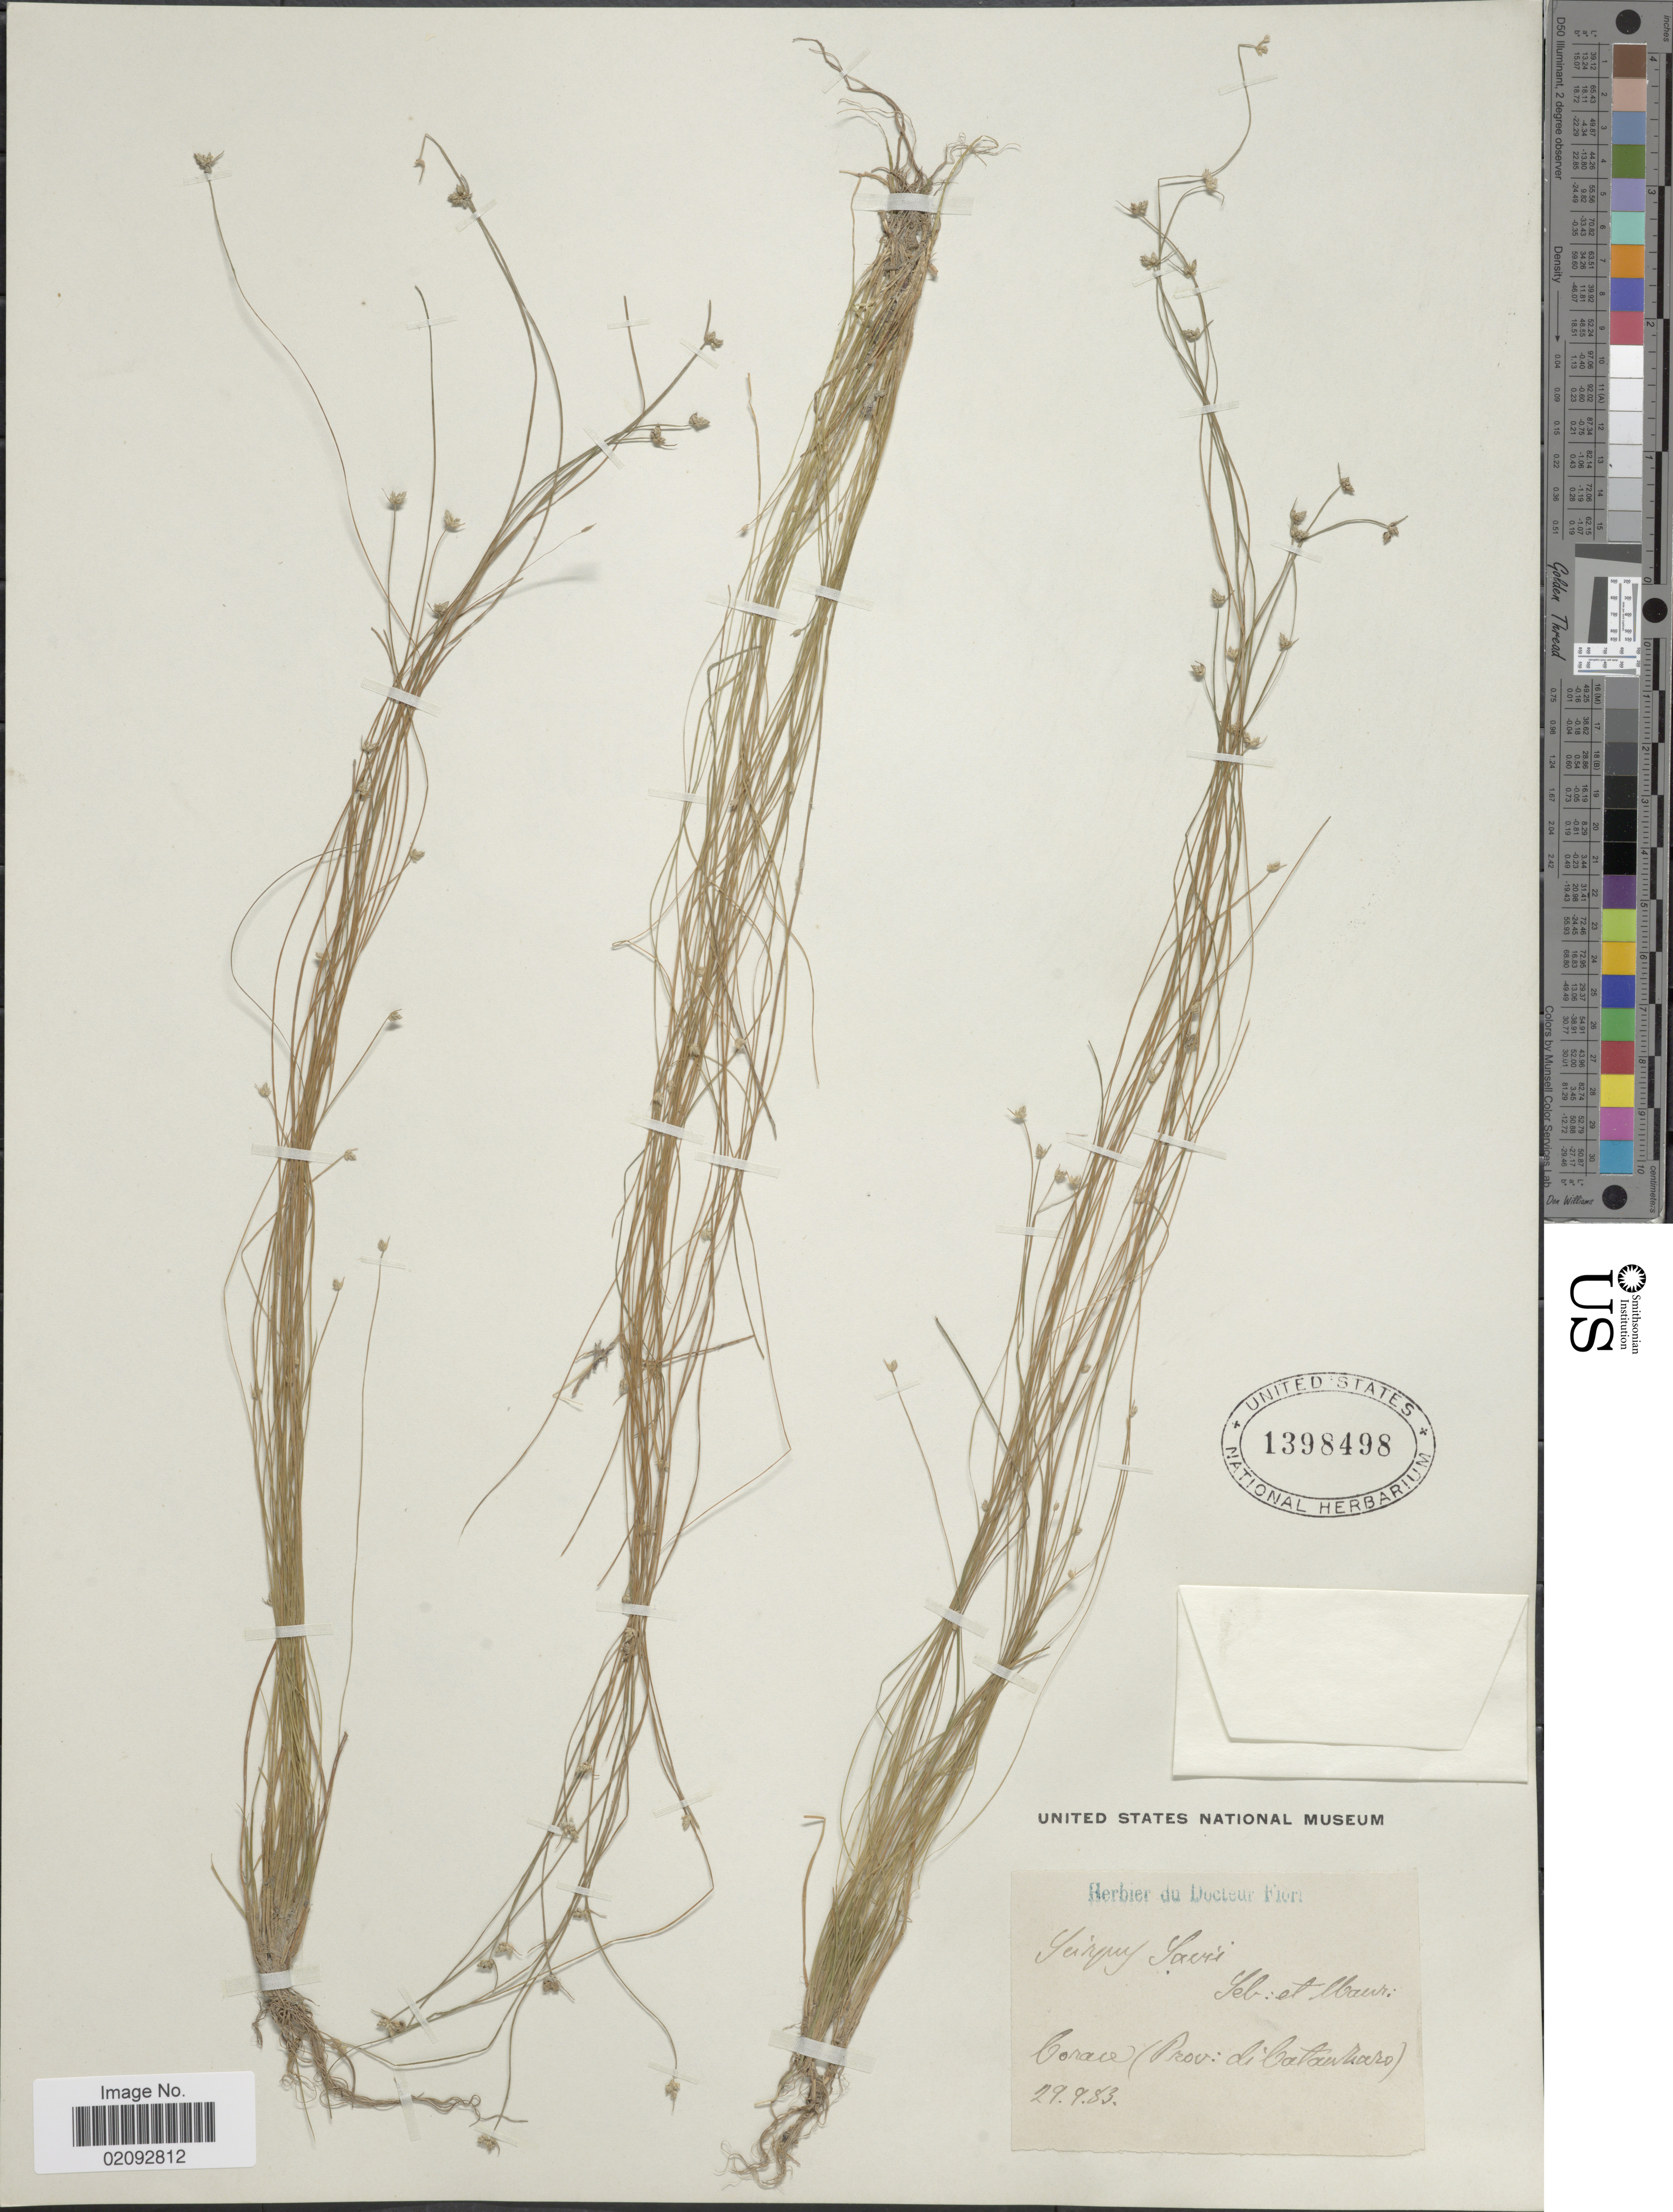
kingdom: Plantae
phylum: Tracheophyta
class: Liliopsida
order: Poales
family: Cyperaceae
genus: Isolepis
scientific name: Isolepis cernua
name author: (Vahl) Roem. & Schult.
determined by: Strong, Mark T., (BOT), Smithsonian Institution - National Museum of Natural History (UNITED STATES)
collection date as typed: Transcribed d/m/y: 29/9/53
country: Italy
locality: Corace (Prov: di Catanzaro) [interpreted]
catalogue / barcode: US 1398498